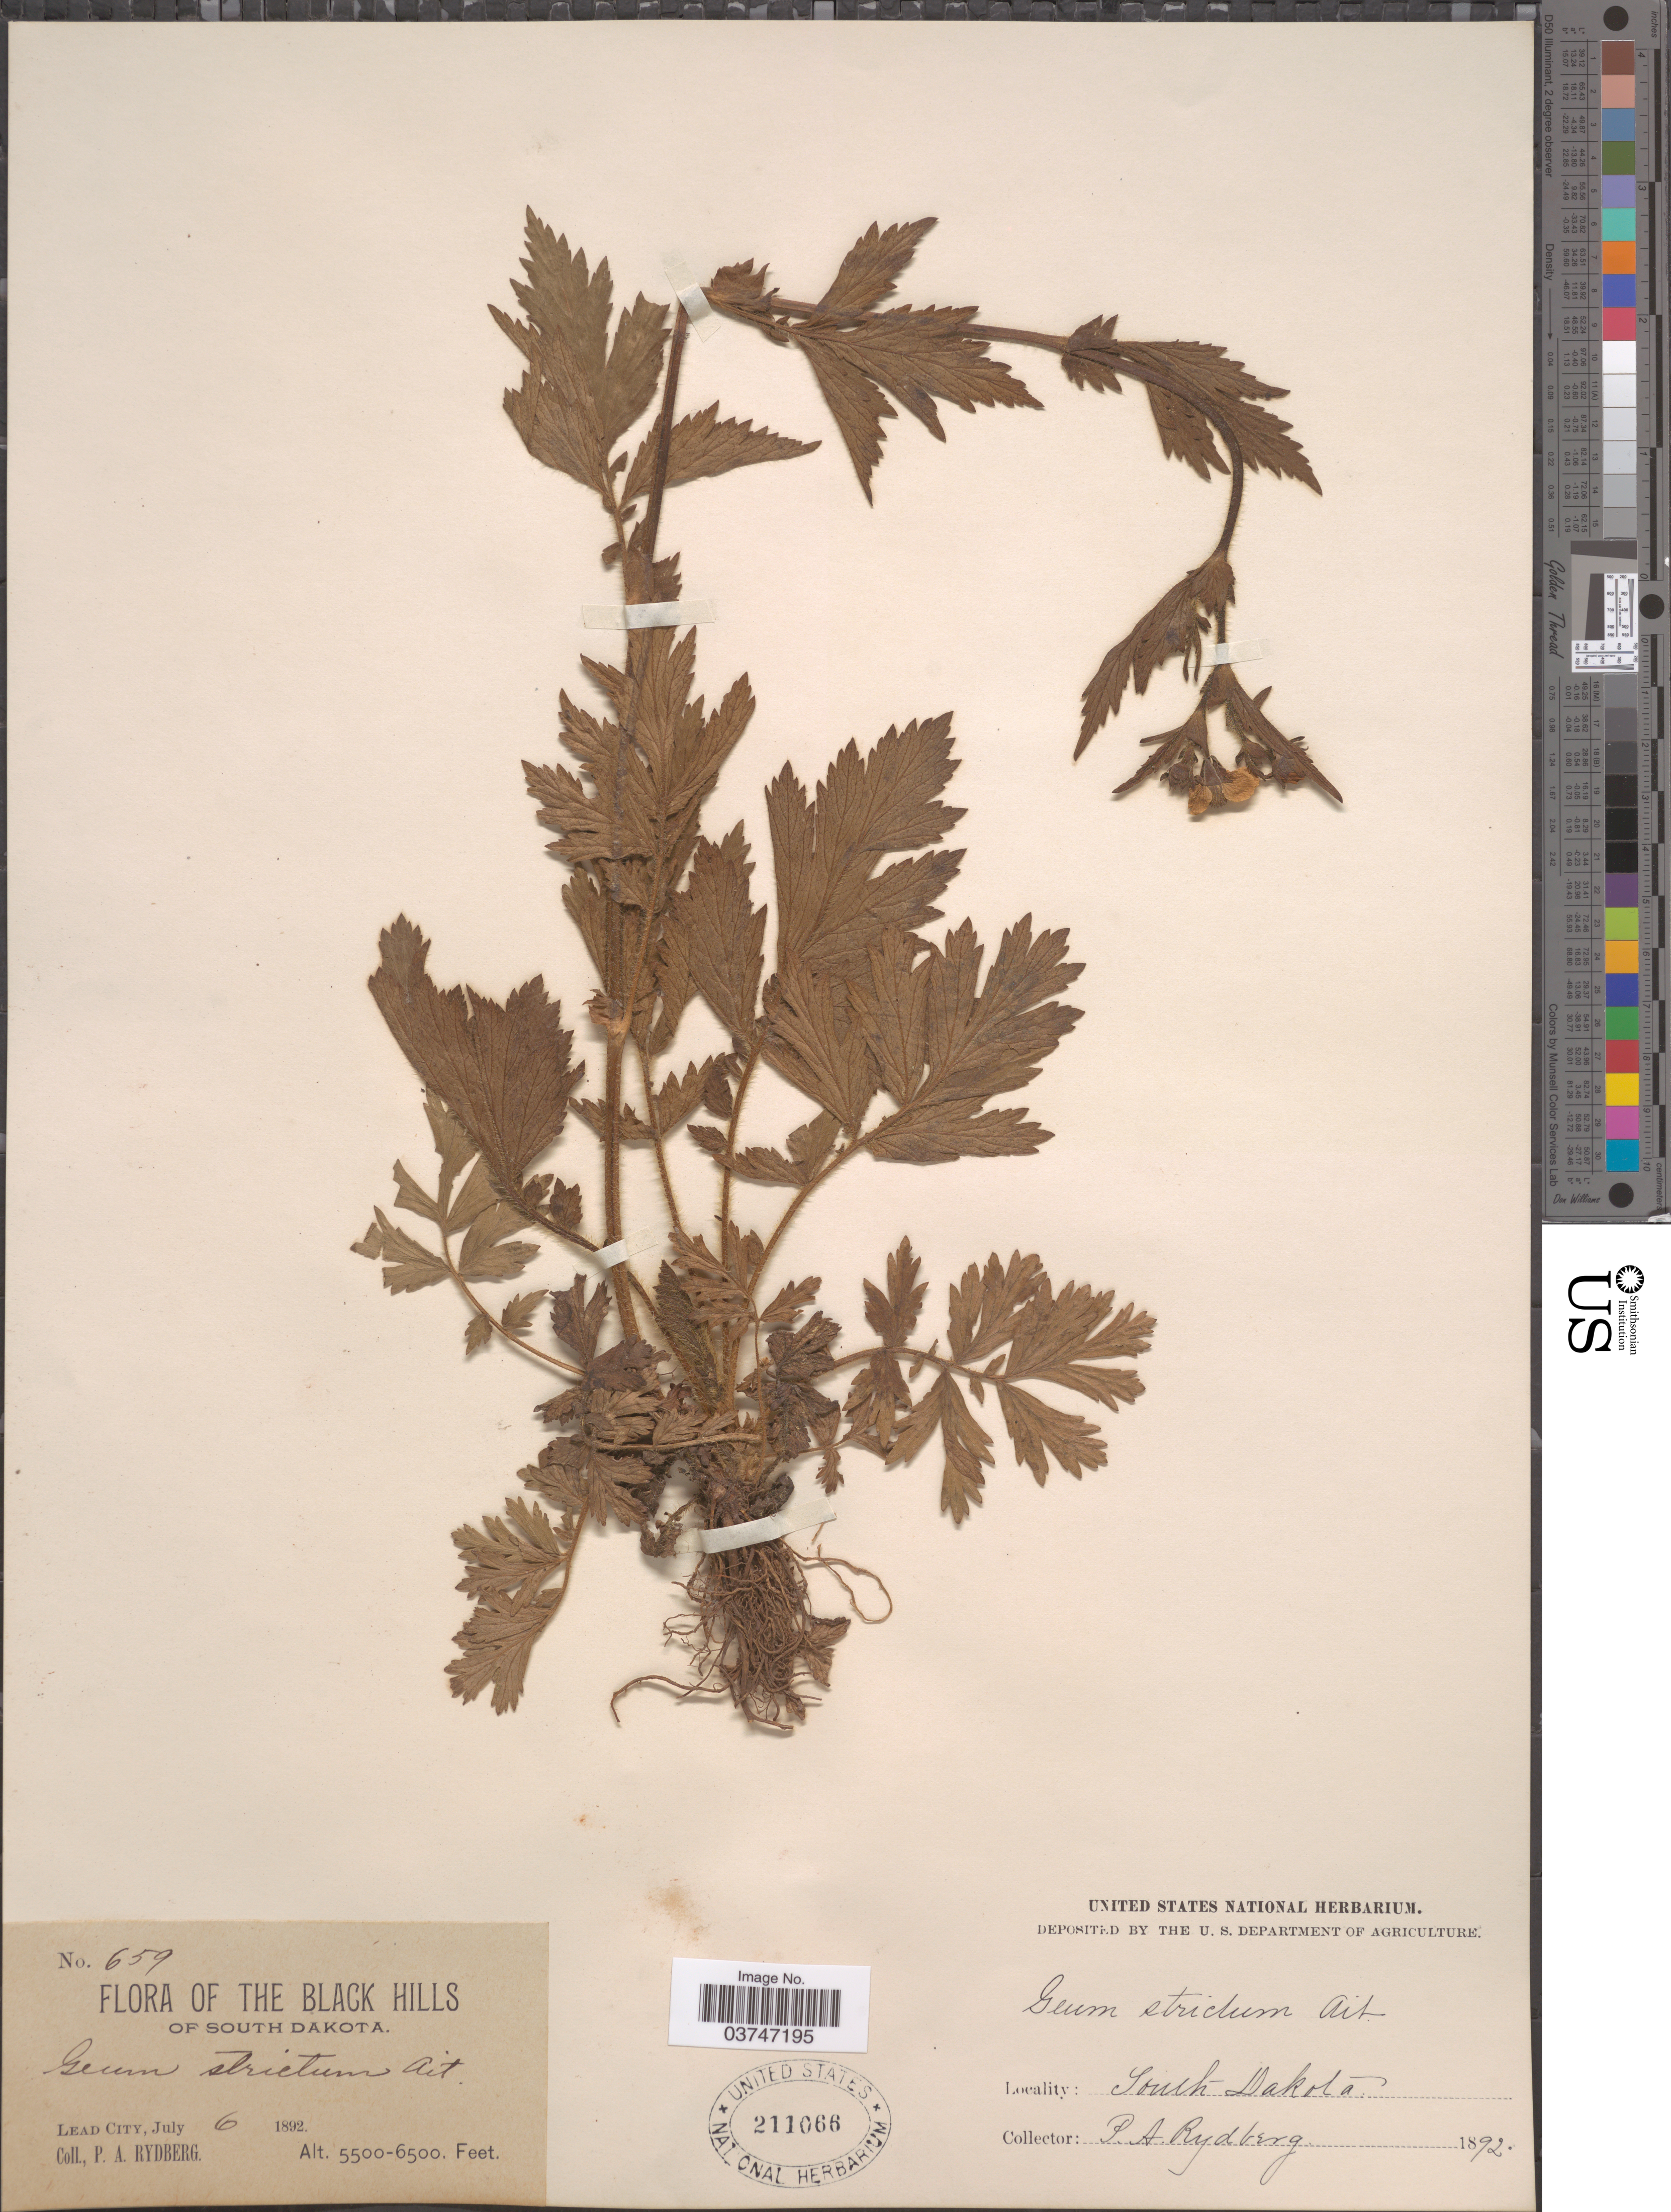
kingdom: Plantae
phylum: Tracheophyta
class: Magnoliopsida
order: Rosales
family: Rosaceae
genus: Geum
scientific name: Geum aleppicum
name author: Jacq.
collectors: P. A. Rydberg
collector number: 659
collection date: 1892-07-06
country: United States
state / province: South Dakota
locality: The Black Hills. Lead City.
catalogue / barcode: US 211066